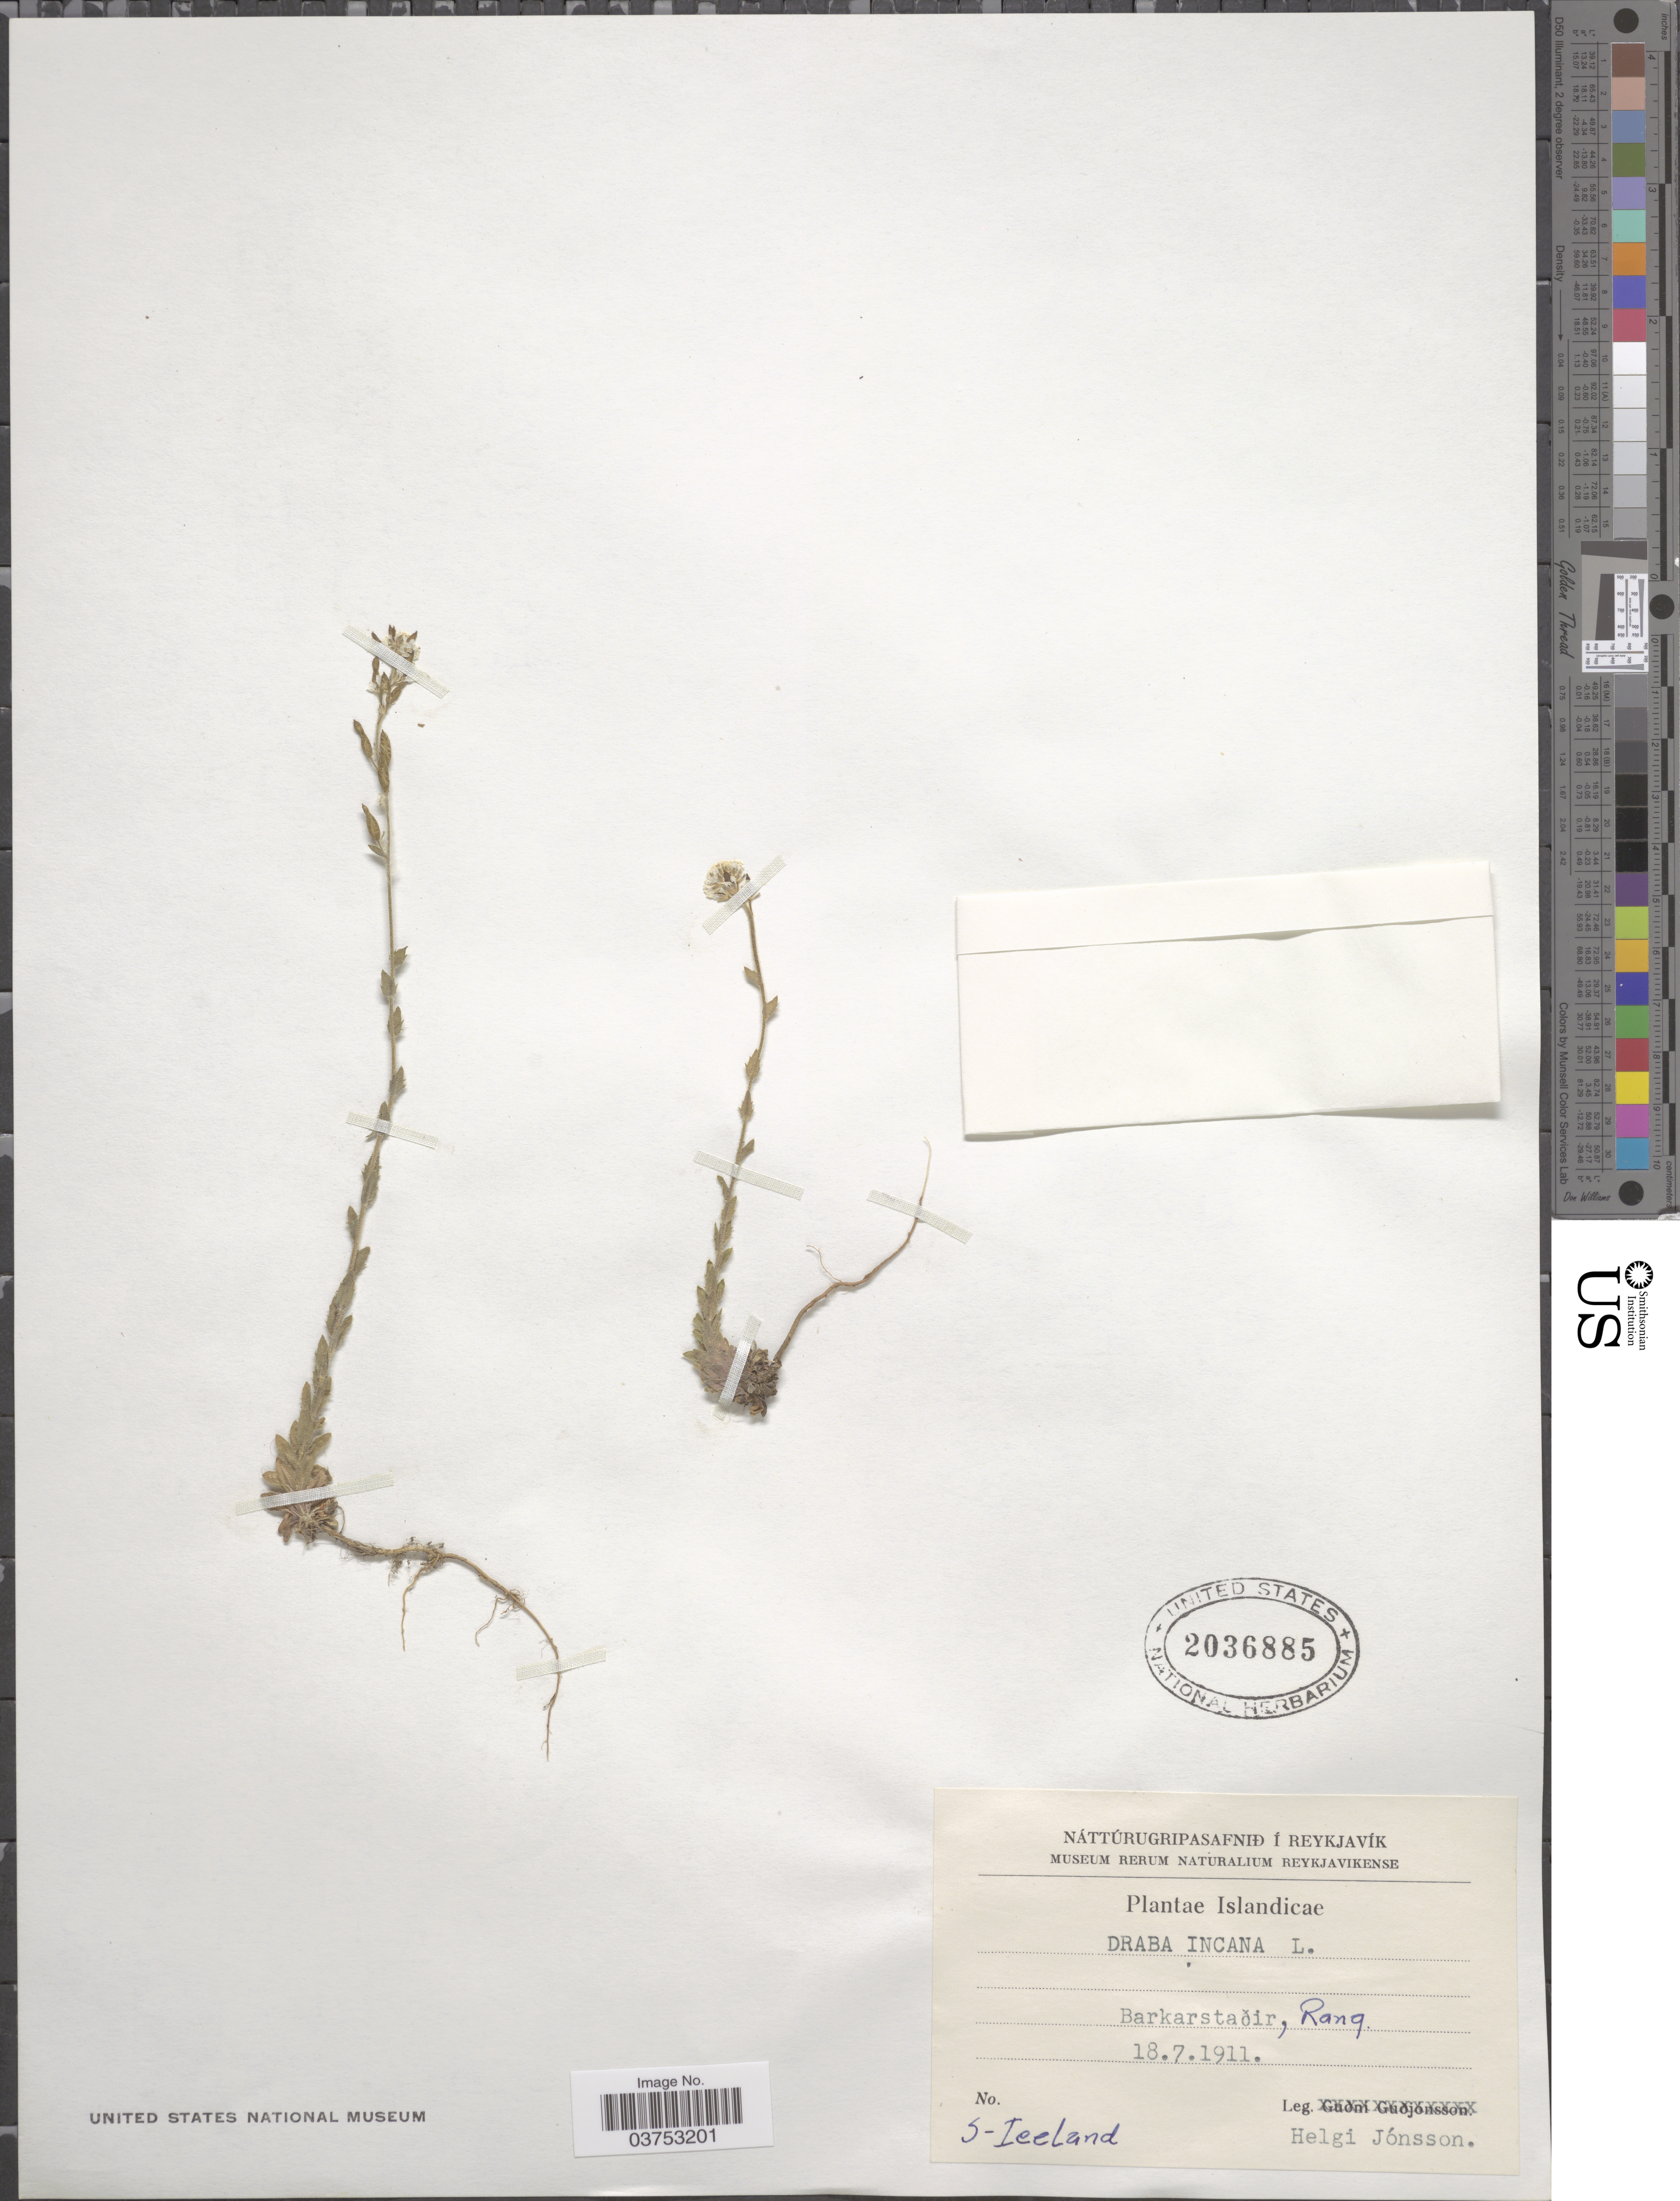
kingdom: Plantae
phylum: Tracheophyta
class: Magnoliopsida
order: Brassicales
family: Brassicaceae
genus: Draba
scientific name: Draba incana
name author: L.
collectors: H. Jónsson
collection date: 1911-07-18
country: Iceland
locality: Islandicae. Barkarstadir, Rang. S-Iceland.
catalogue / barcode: US 2036885